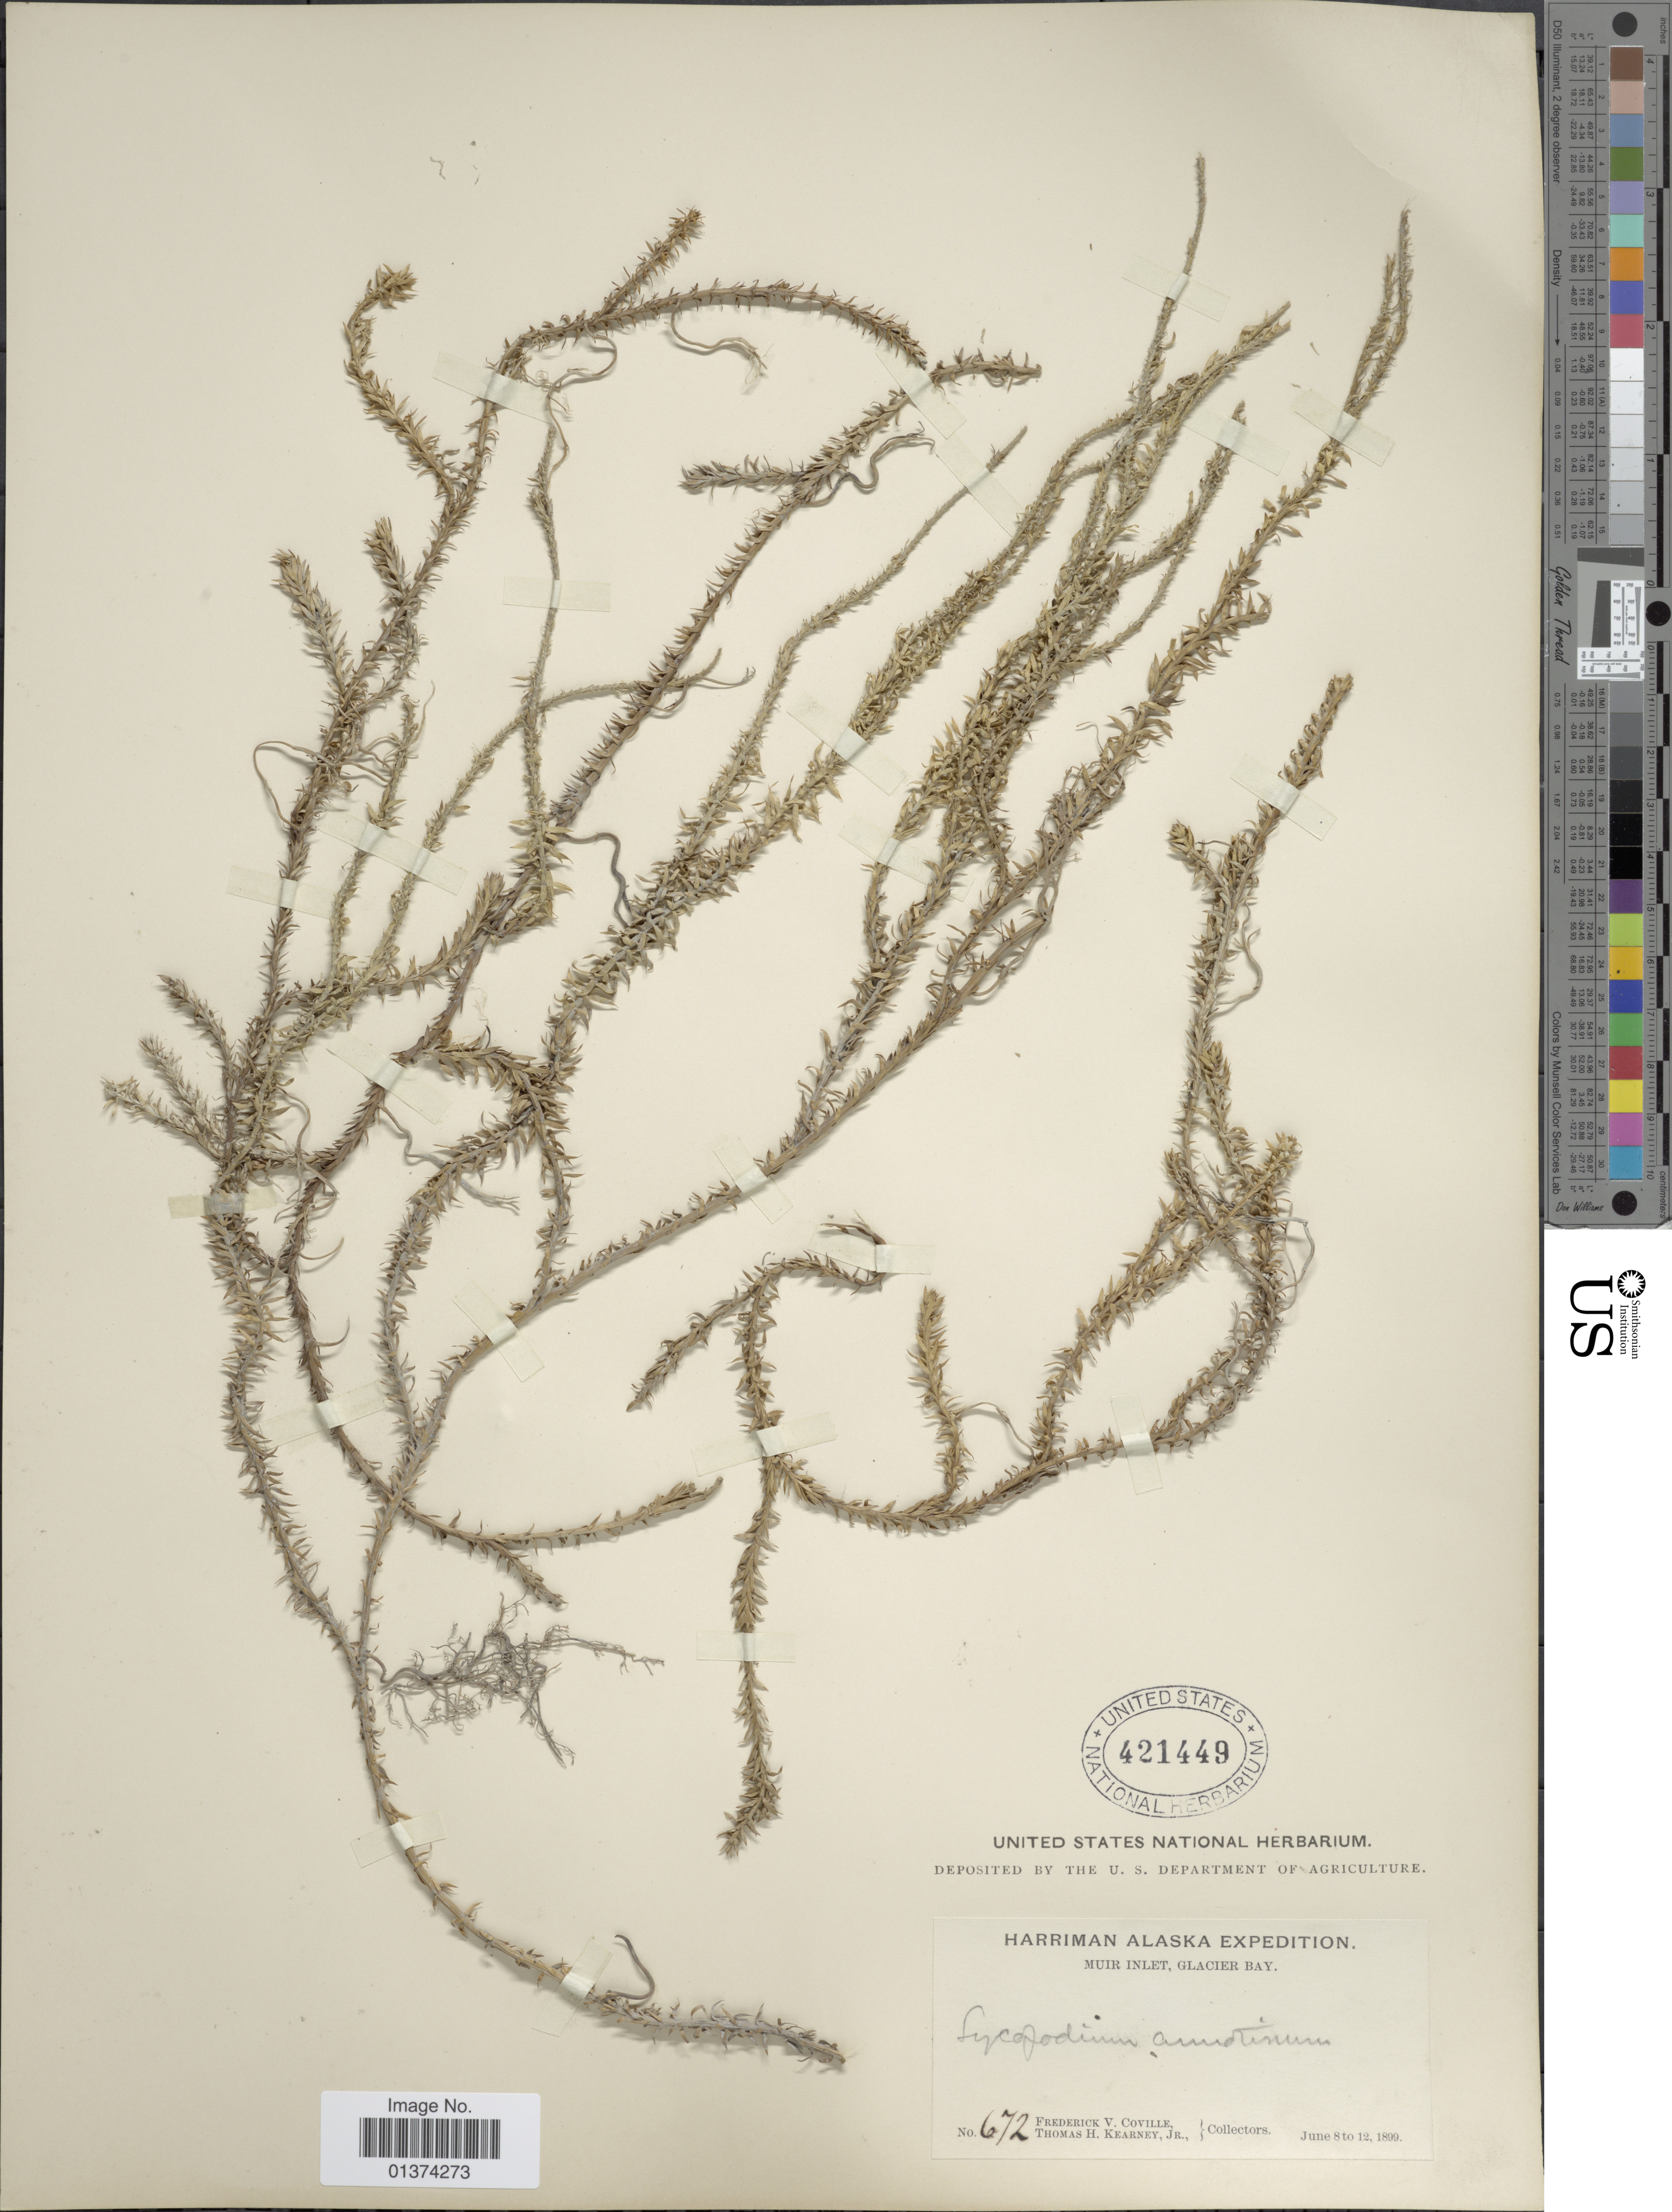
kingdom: Plantae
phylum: Tracheophyta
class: Lycopodiopsida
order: Lycopodiales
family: Lycopodiaceae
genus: Spinulum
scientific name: Spinulum annotinum subsp. annotinum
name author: (L.) A. Haines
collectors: F. V. Coville & T. H. Kearney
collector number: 672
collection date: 1899-06-08/1899-06-12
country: United States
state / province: Alaska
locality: Muir Inlet, Glacier Bay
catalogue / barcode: US 421449